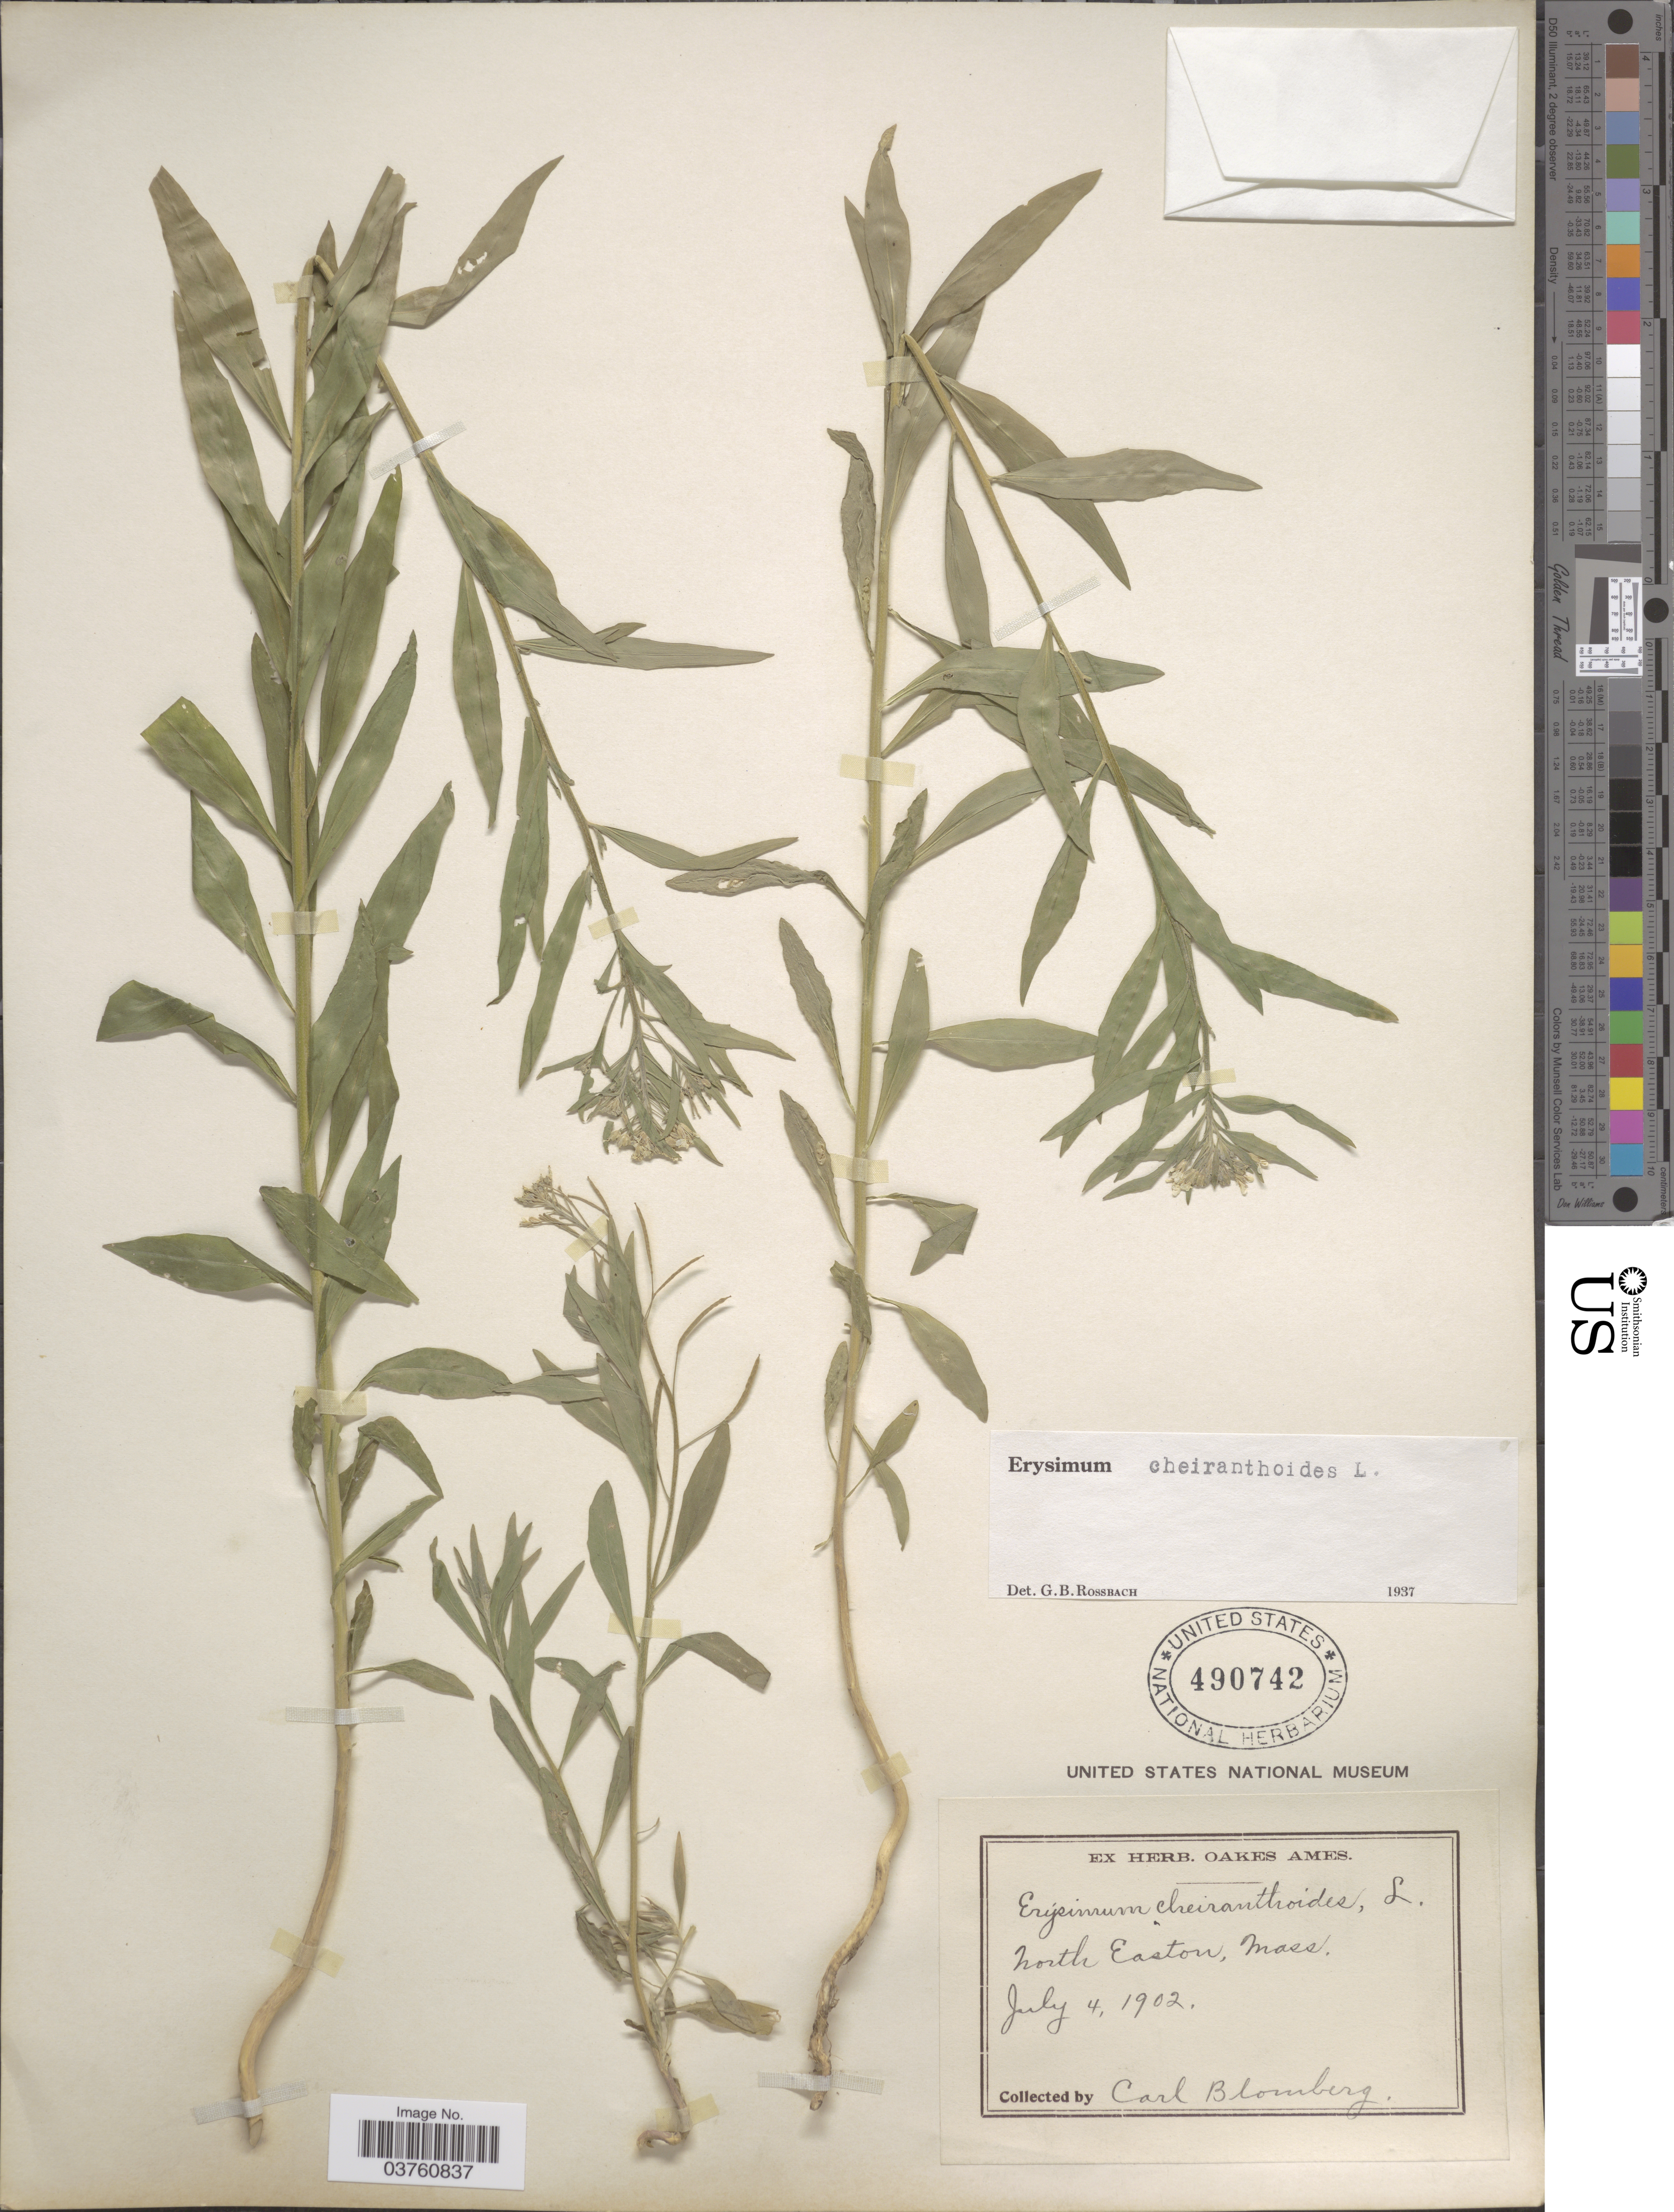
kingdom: Plantae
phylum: Tracheophyta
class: Magnoliopsida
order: Brassicales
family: Brassicaceae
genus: Erysimum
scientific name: Erysimum cheiranthoides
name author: L.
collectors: C. Blomberg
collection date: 1902-07-04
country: United States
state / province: Massachusetts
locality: North Easton.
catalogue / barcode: US 490742